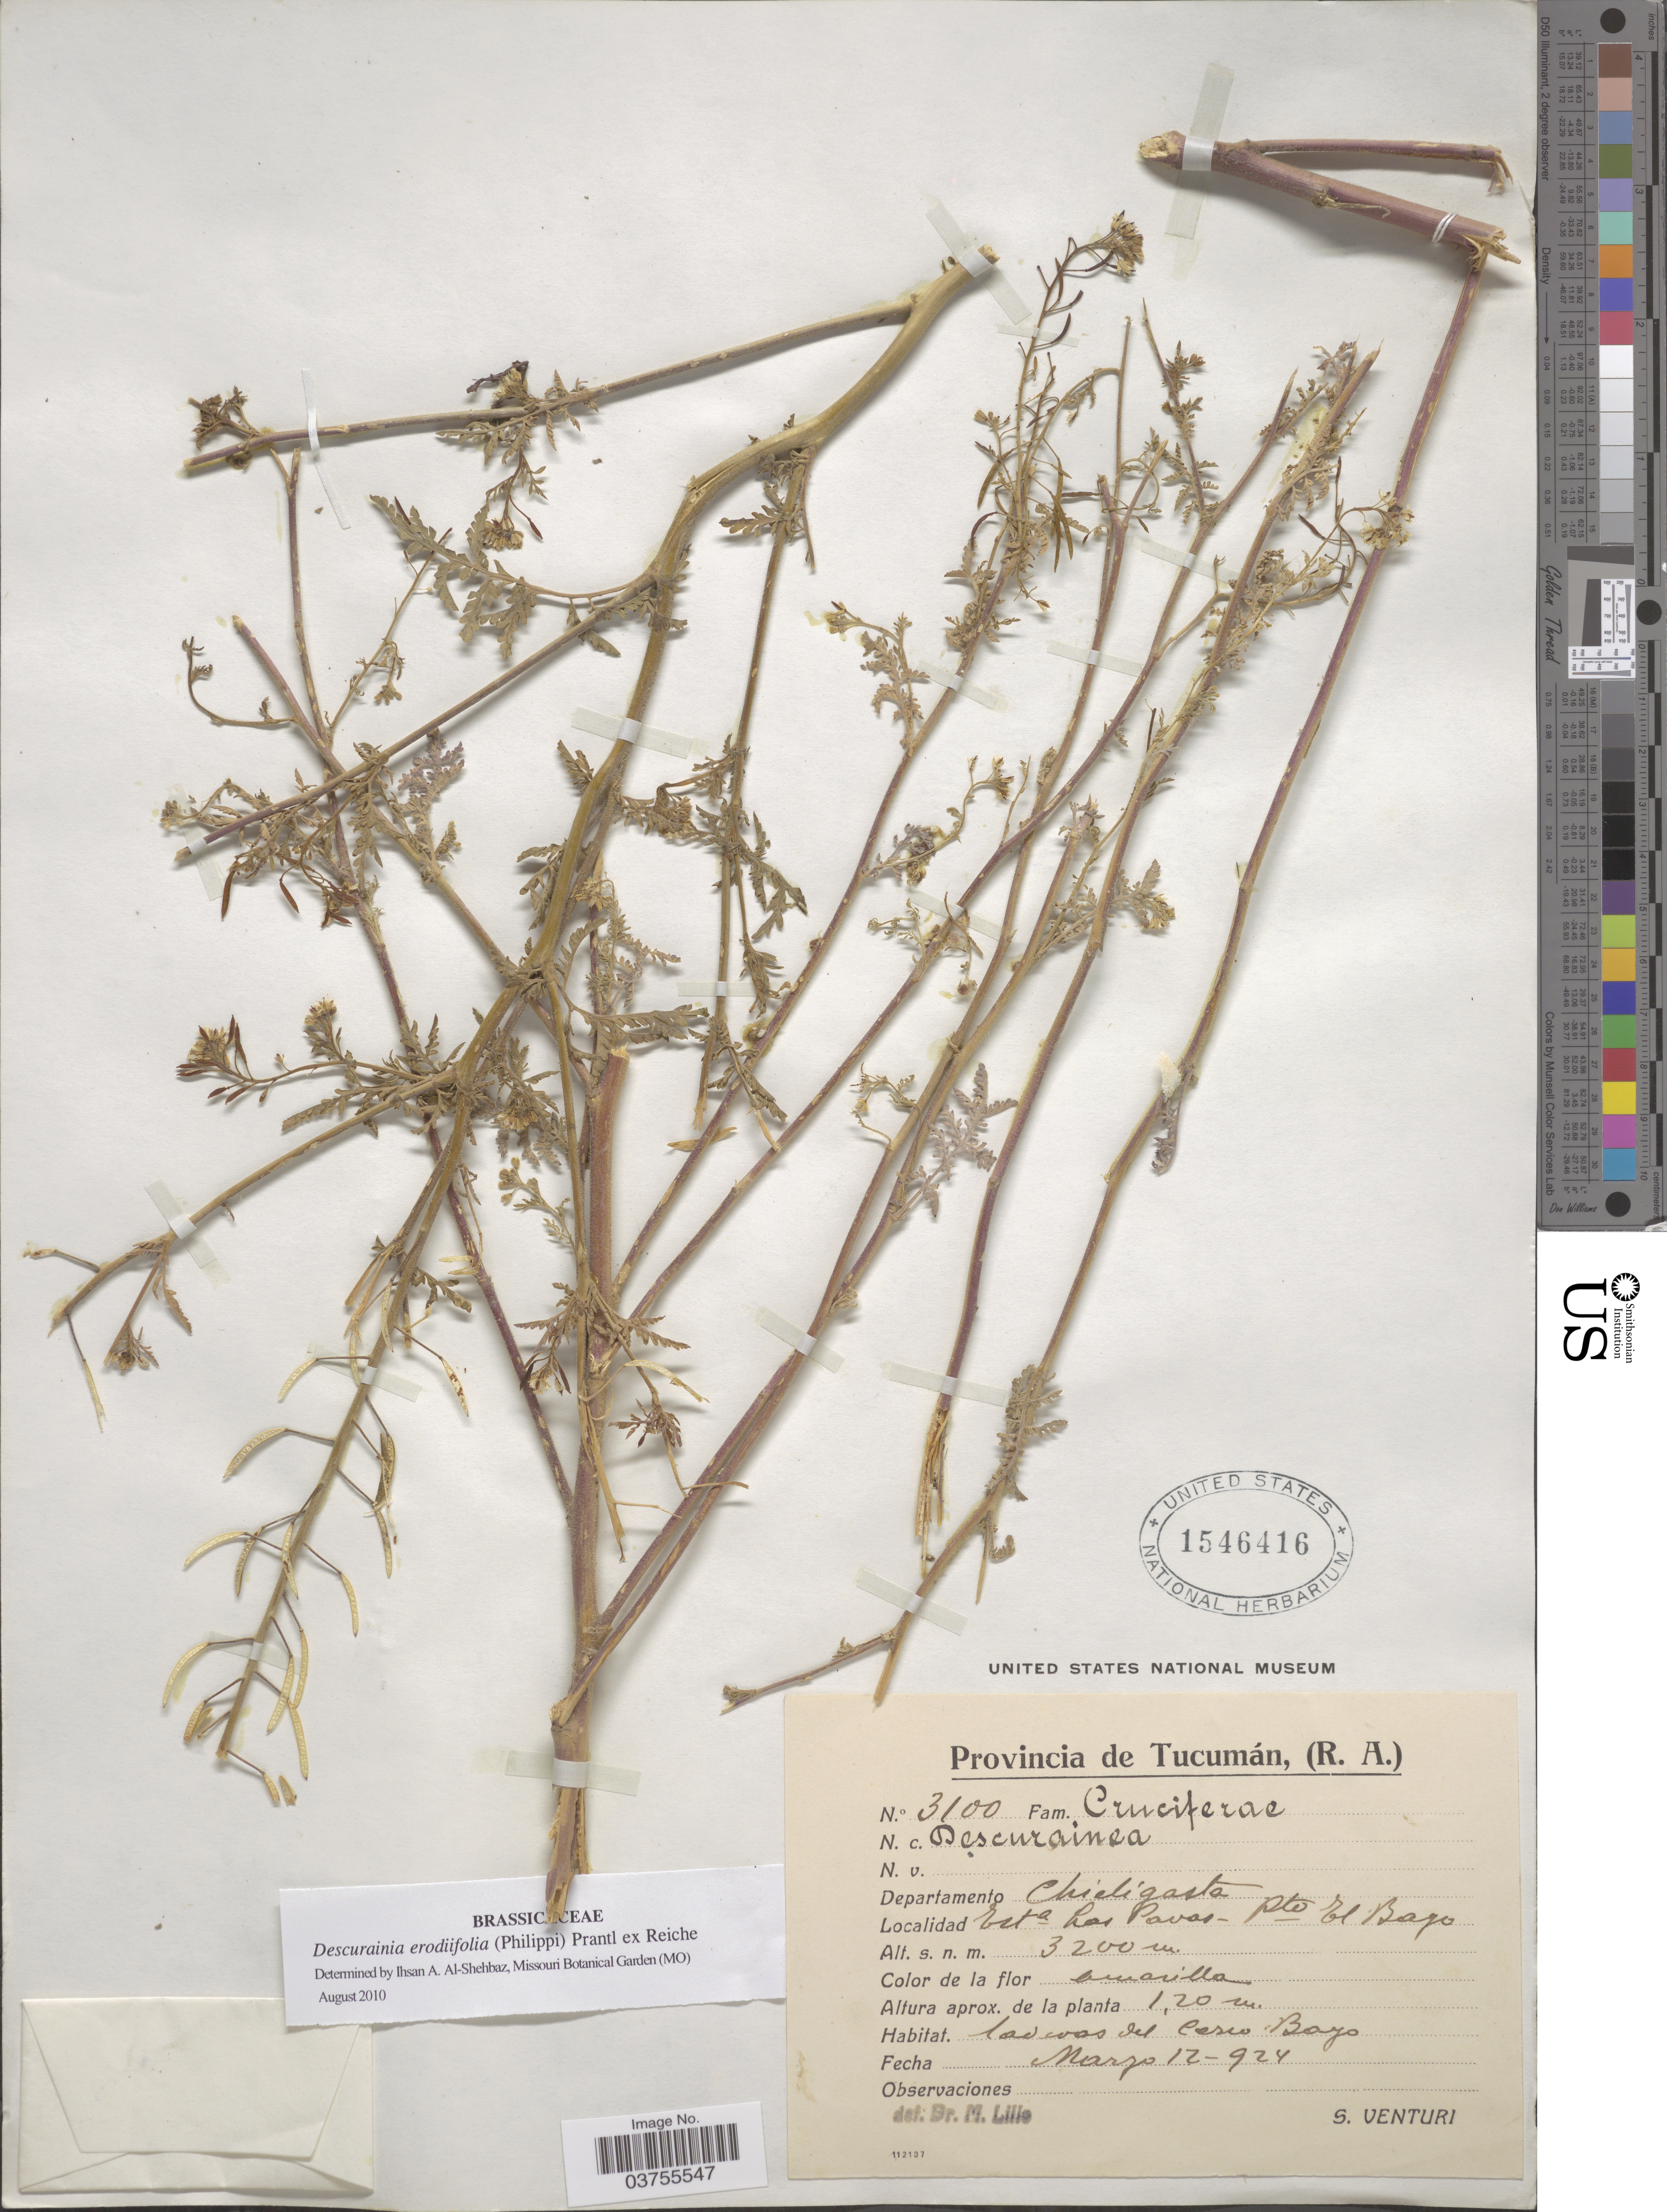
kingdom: Plantae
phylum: Tracheophyta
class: Magnoliopsida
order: Brassicales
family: Brassicaceae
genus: Descurainia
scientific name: Descurainia erodiifolia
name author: (Phil. & C.A. Mey.) Prantl ex Reiche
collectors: S. Venturi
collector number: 3100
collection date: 1924-03-12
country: Argentina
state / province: Tucuman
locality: Departamento Chicligasta. Esta Las Pavas- Pto El Bayo.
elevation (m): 3200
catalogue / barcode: US 1546416